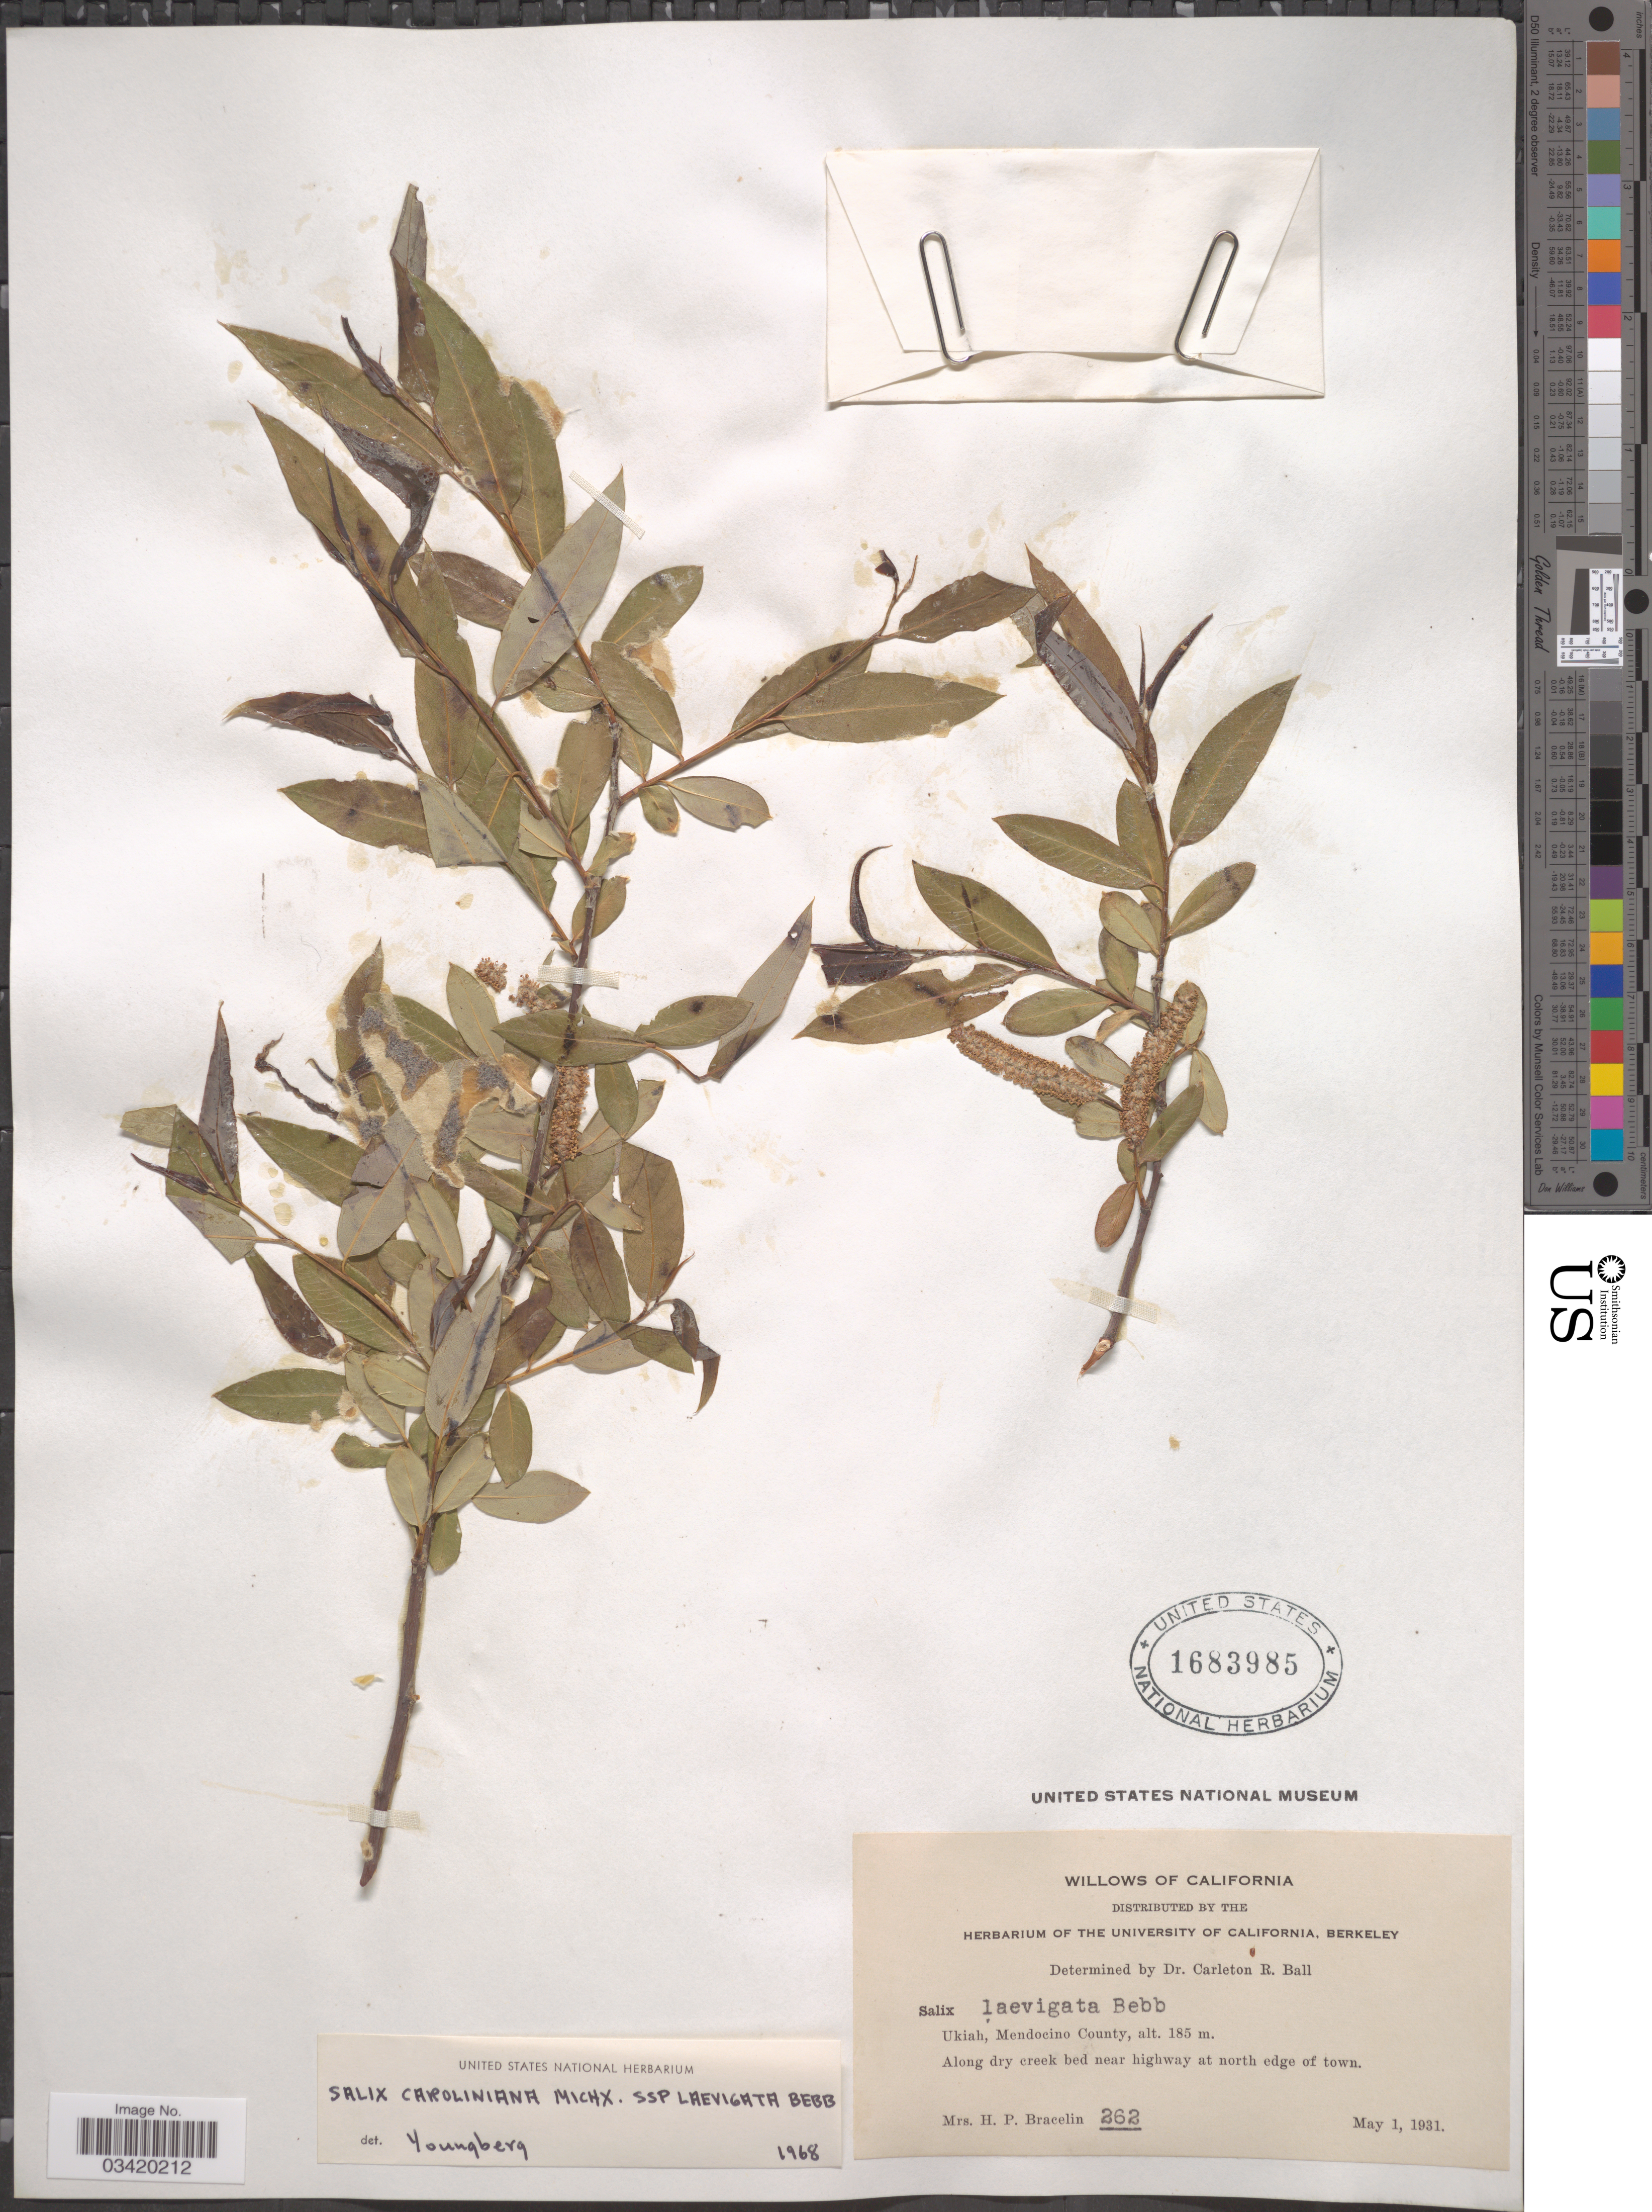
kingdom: Plantae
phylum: Tracheophyta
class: Magnoliopsida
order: Malpighiales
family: Salicaceae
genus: Salix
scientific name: Salix caroliniana subsp. laevigata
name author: Bebb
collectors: H. Bracelin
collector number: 262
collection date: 1931-05-01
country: United States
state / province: California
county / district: Mendocino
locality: Ukiah, Mendocino County. Along dry creek bed near highway at north edge of town.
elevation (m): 185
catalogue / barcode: US 1683985